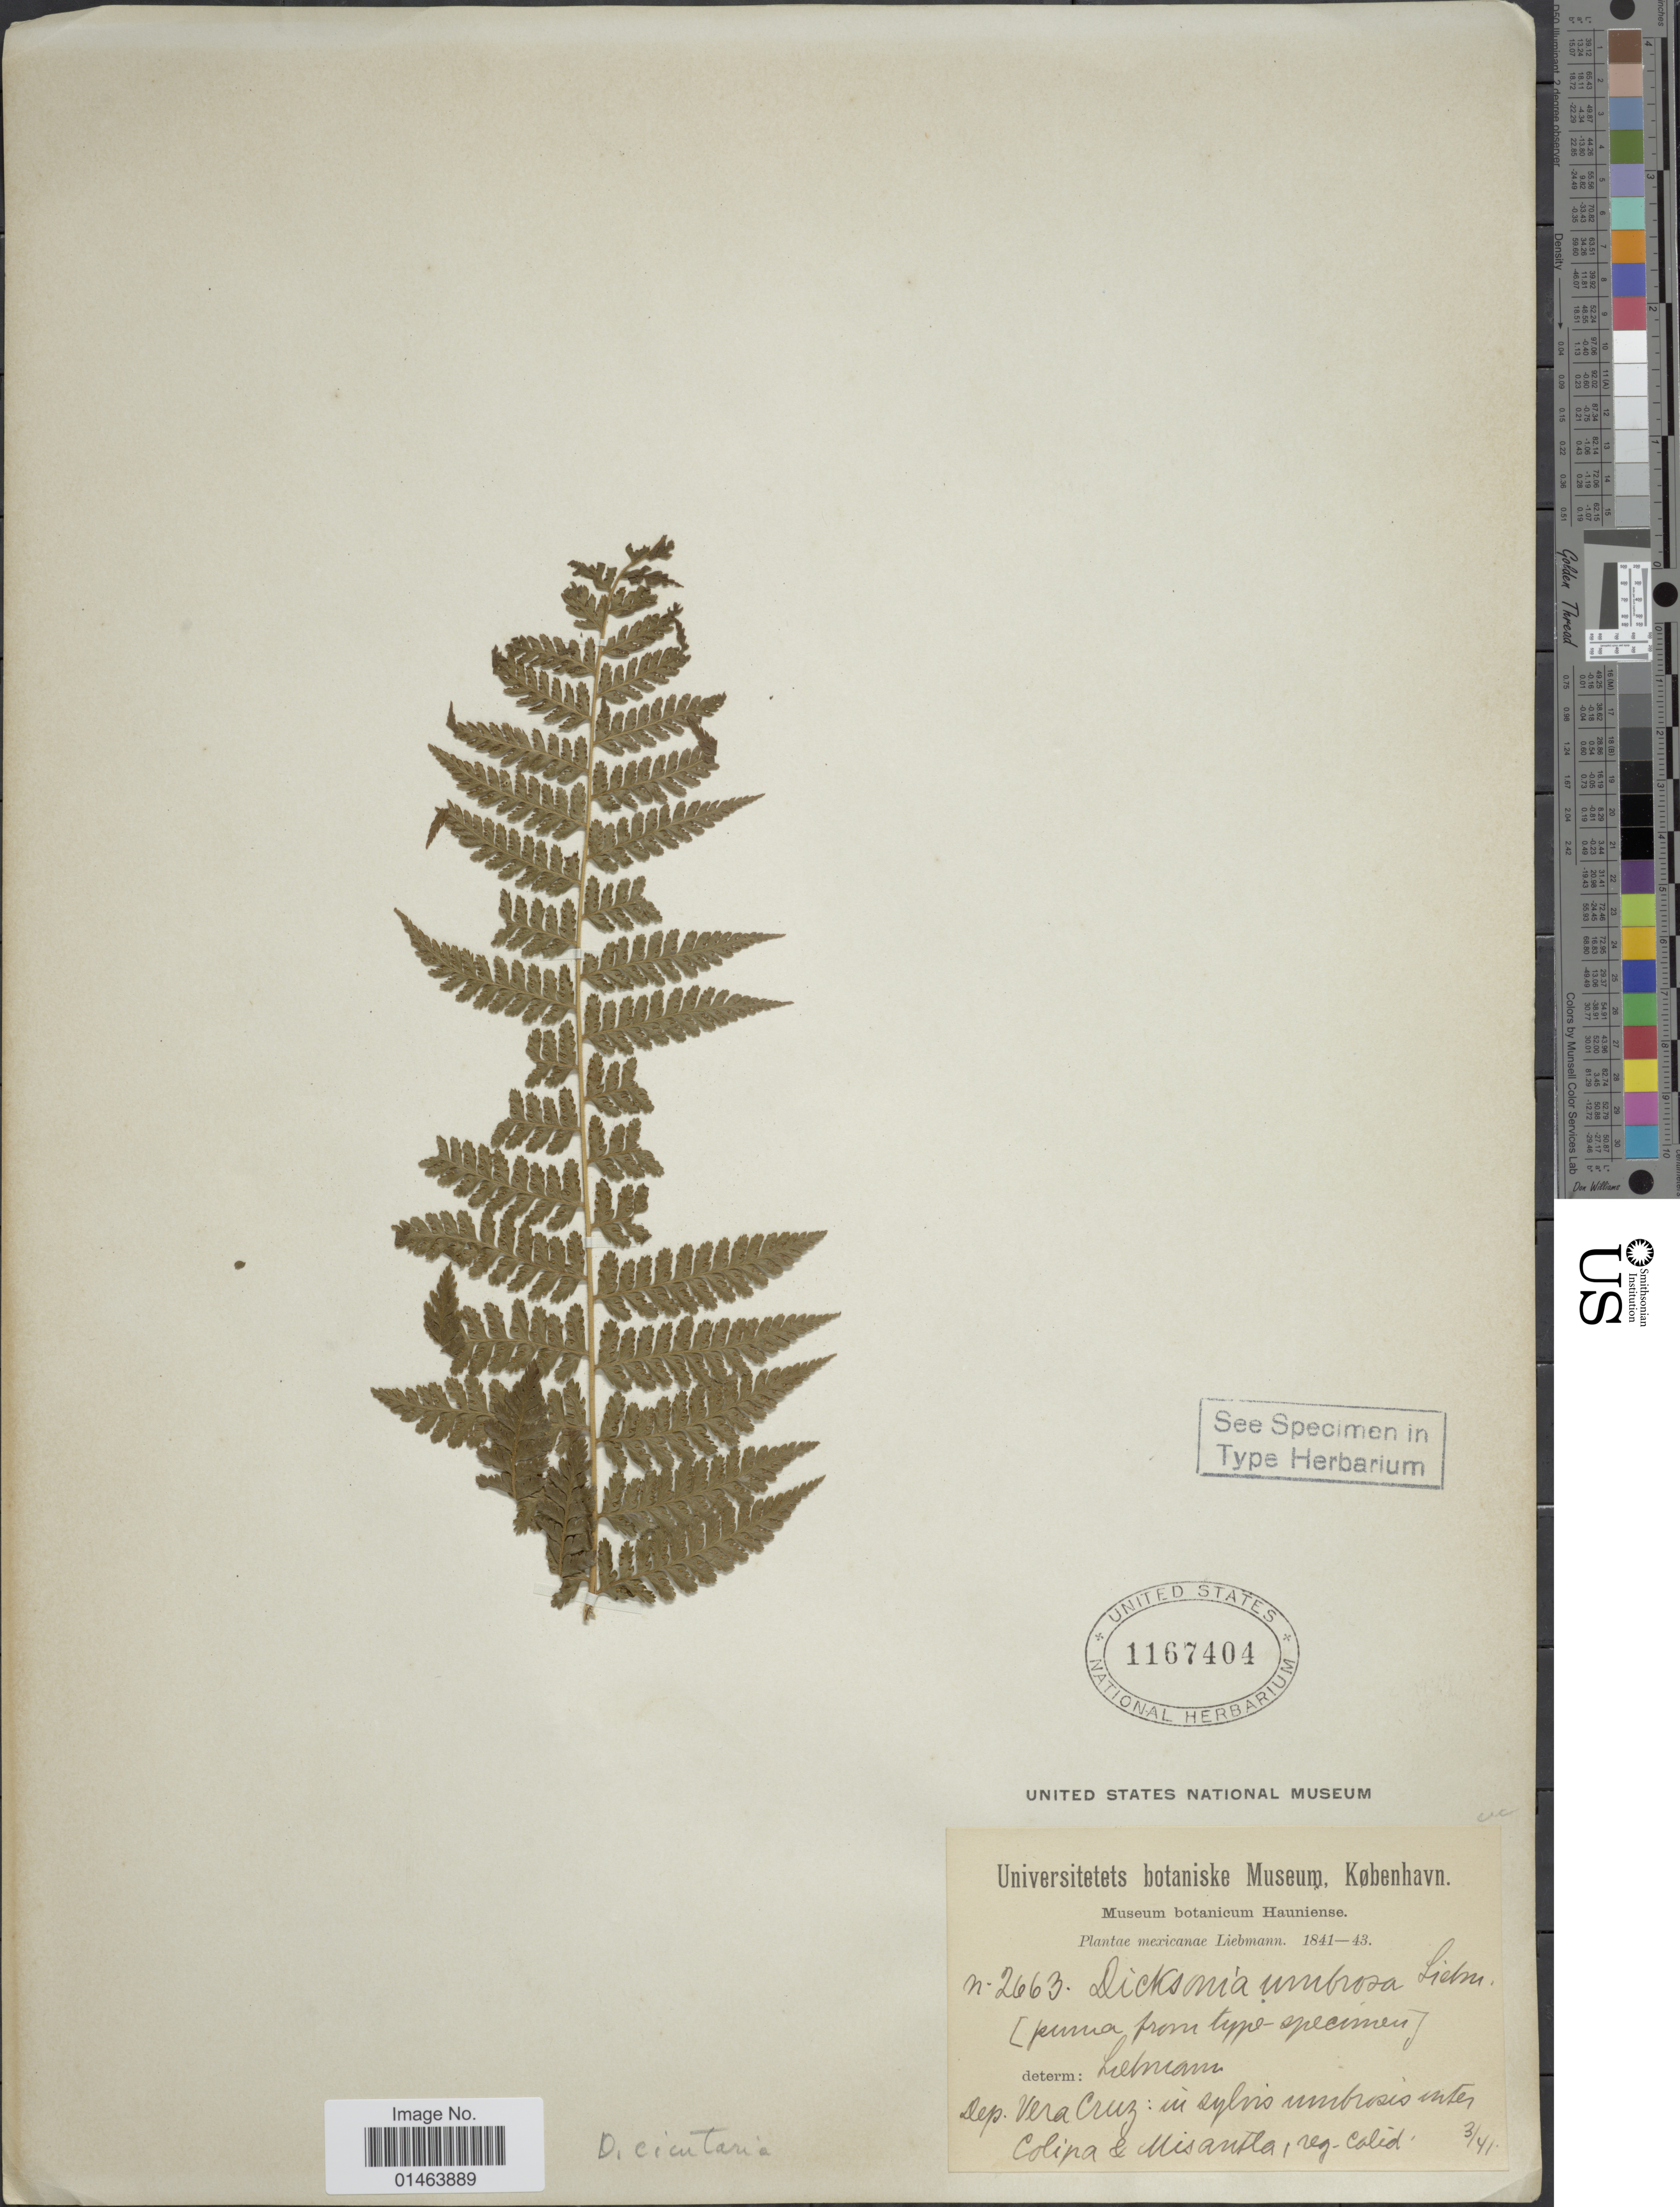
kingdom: Plantae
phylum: Tracheophyta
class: Polypodiopsida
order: Polypodiales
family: Dennstaedtiaceae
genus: Dennstaedtia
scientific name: Dennstaedtia cicutaria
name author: (Sw.) T. Moore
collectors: Liebmann, --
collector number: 2663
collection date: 1841-03/1843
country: Mexico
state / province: Veracruz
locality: Vera Cruz, in sylvis umbrosis inter Colipa & Misantla.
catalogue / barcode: US 1167404